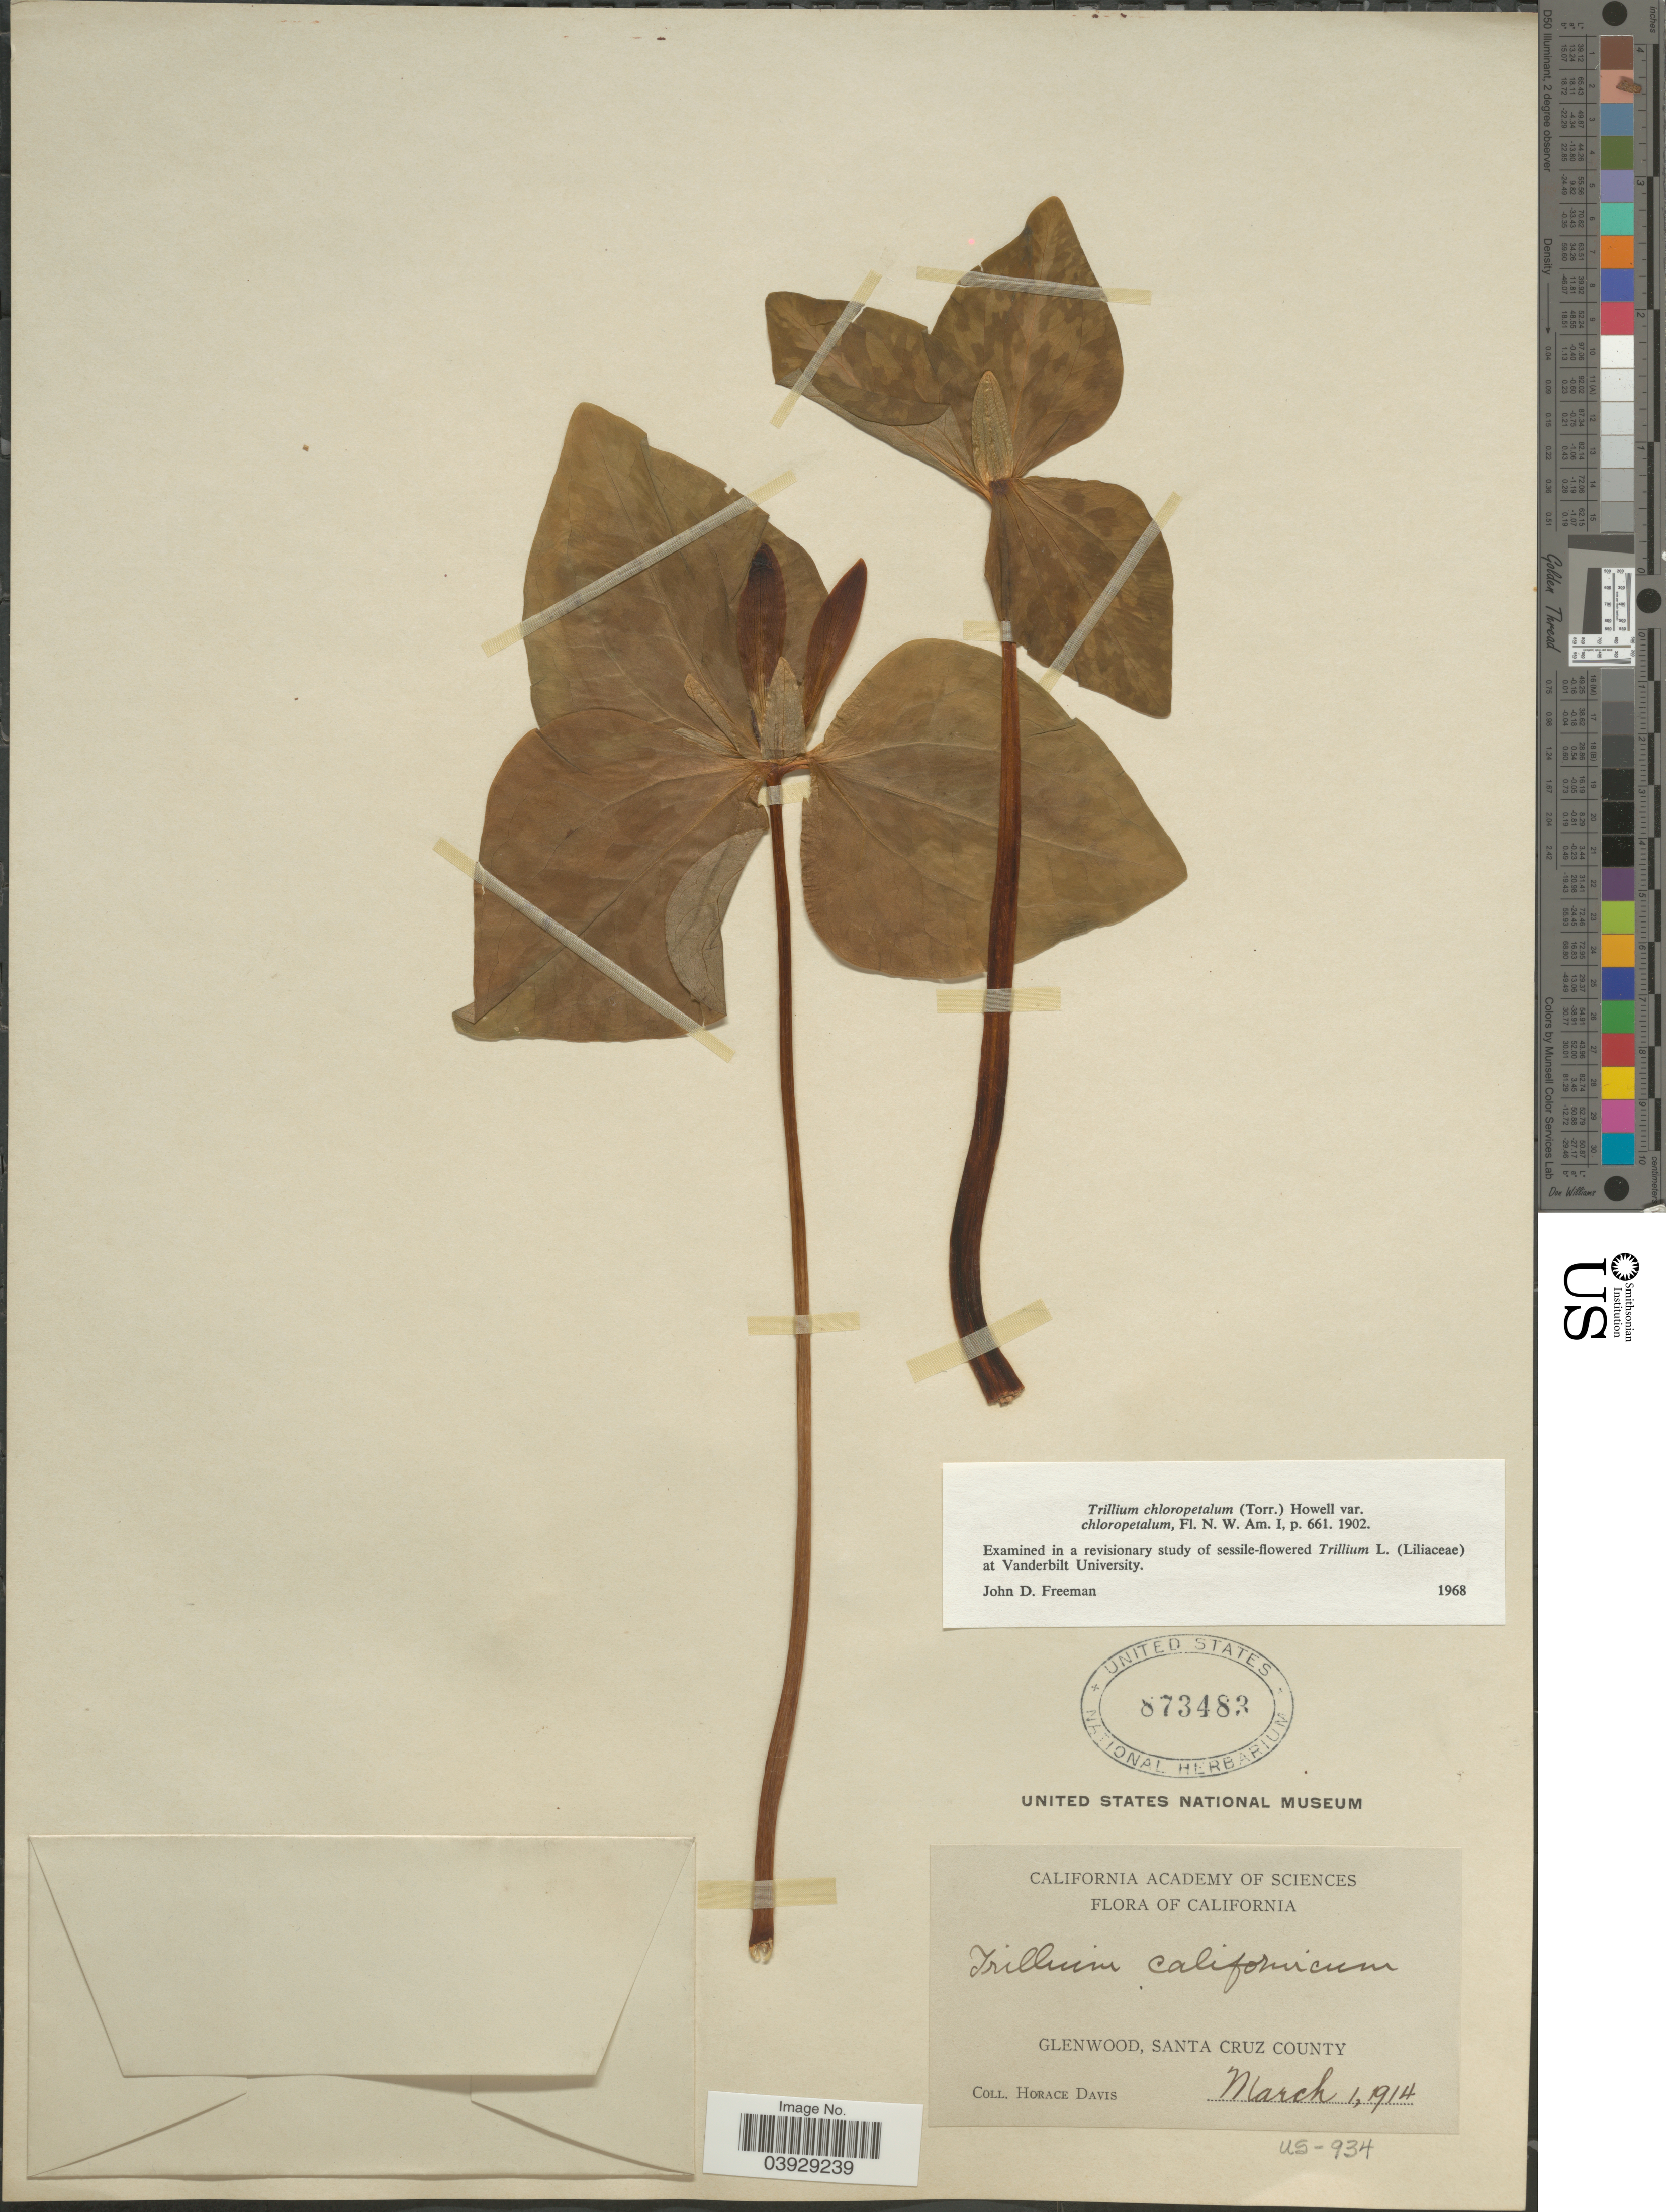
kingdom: Plantae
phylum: Tracheophyta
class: Liliopsida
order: Liliales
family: Melanthiaceae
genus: Trillium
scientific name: Trillium chloropetalum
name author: (Torr.) Howell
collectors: H. Davis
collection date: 1914-03-01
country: United States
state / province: California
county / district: Santa Cruz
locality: Glenwood, Santa Cruz County.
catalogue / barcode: US 873483